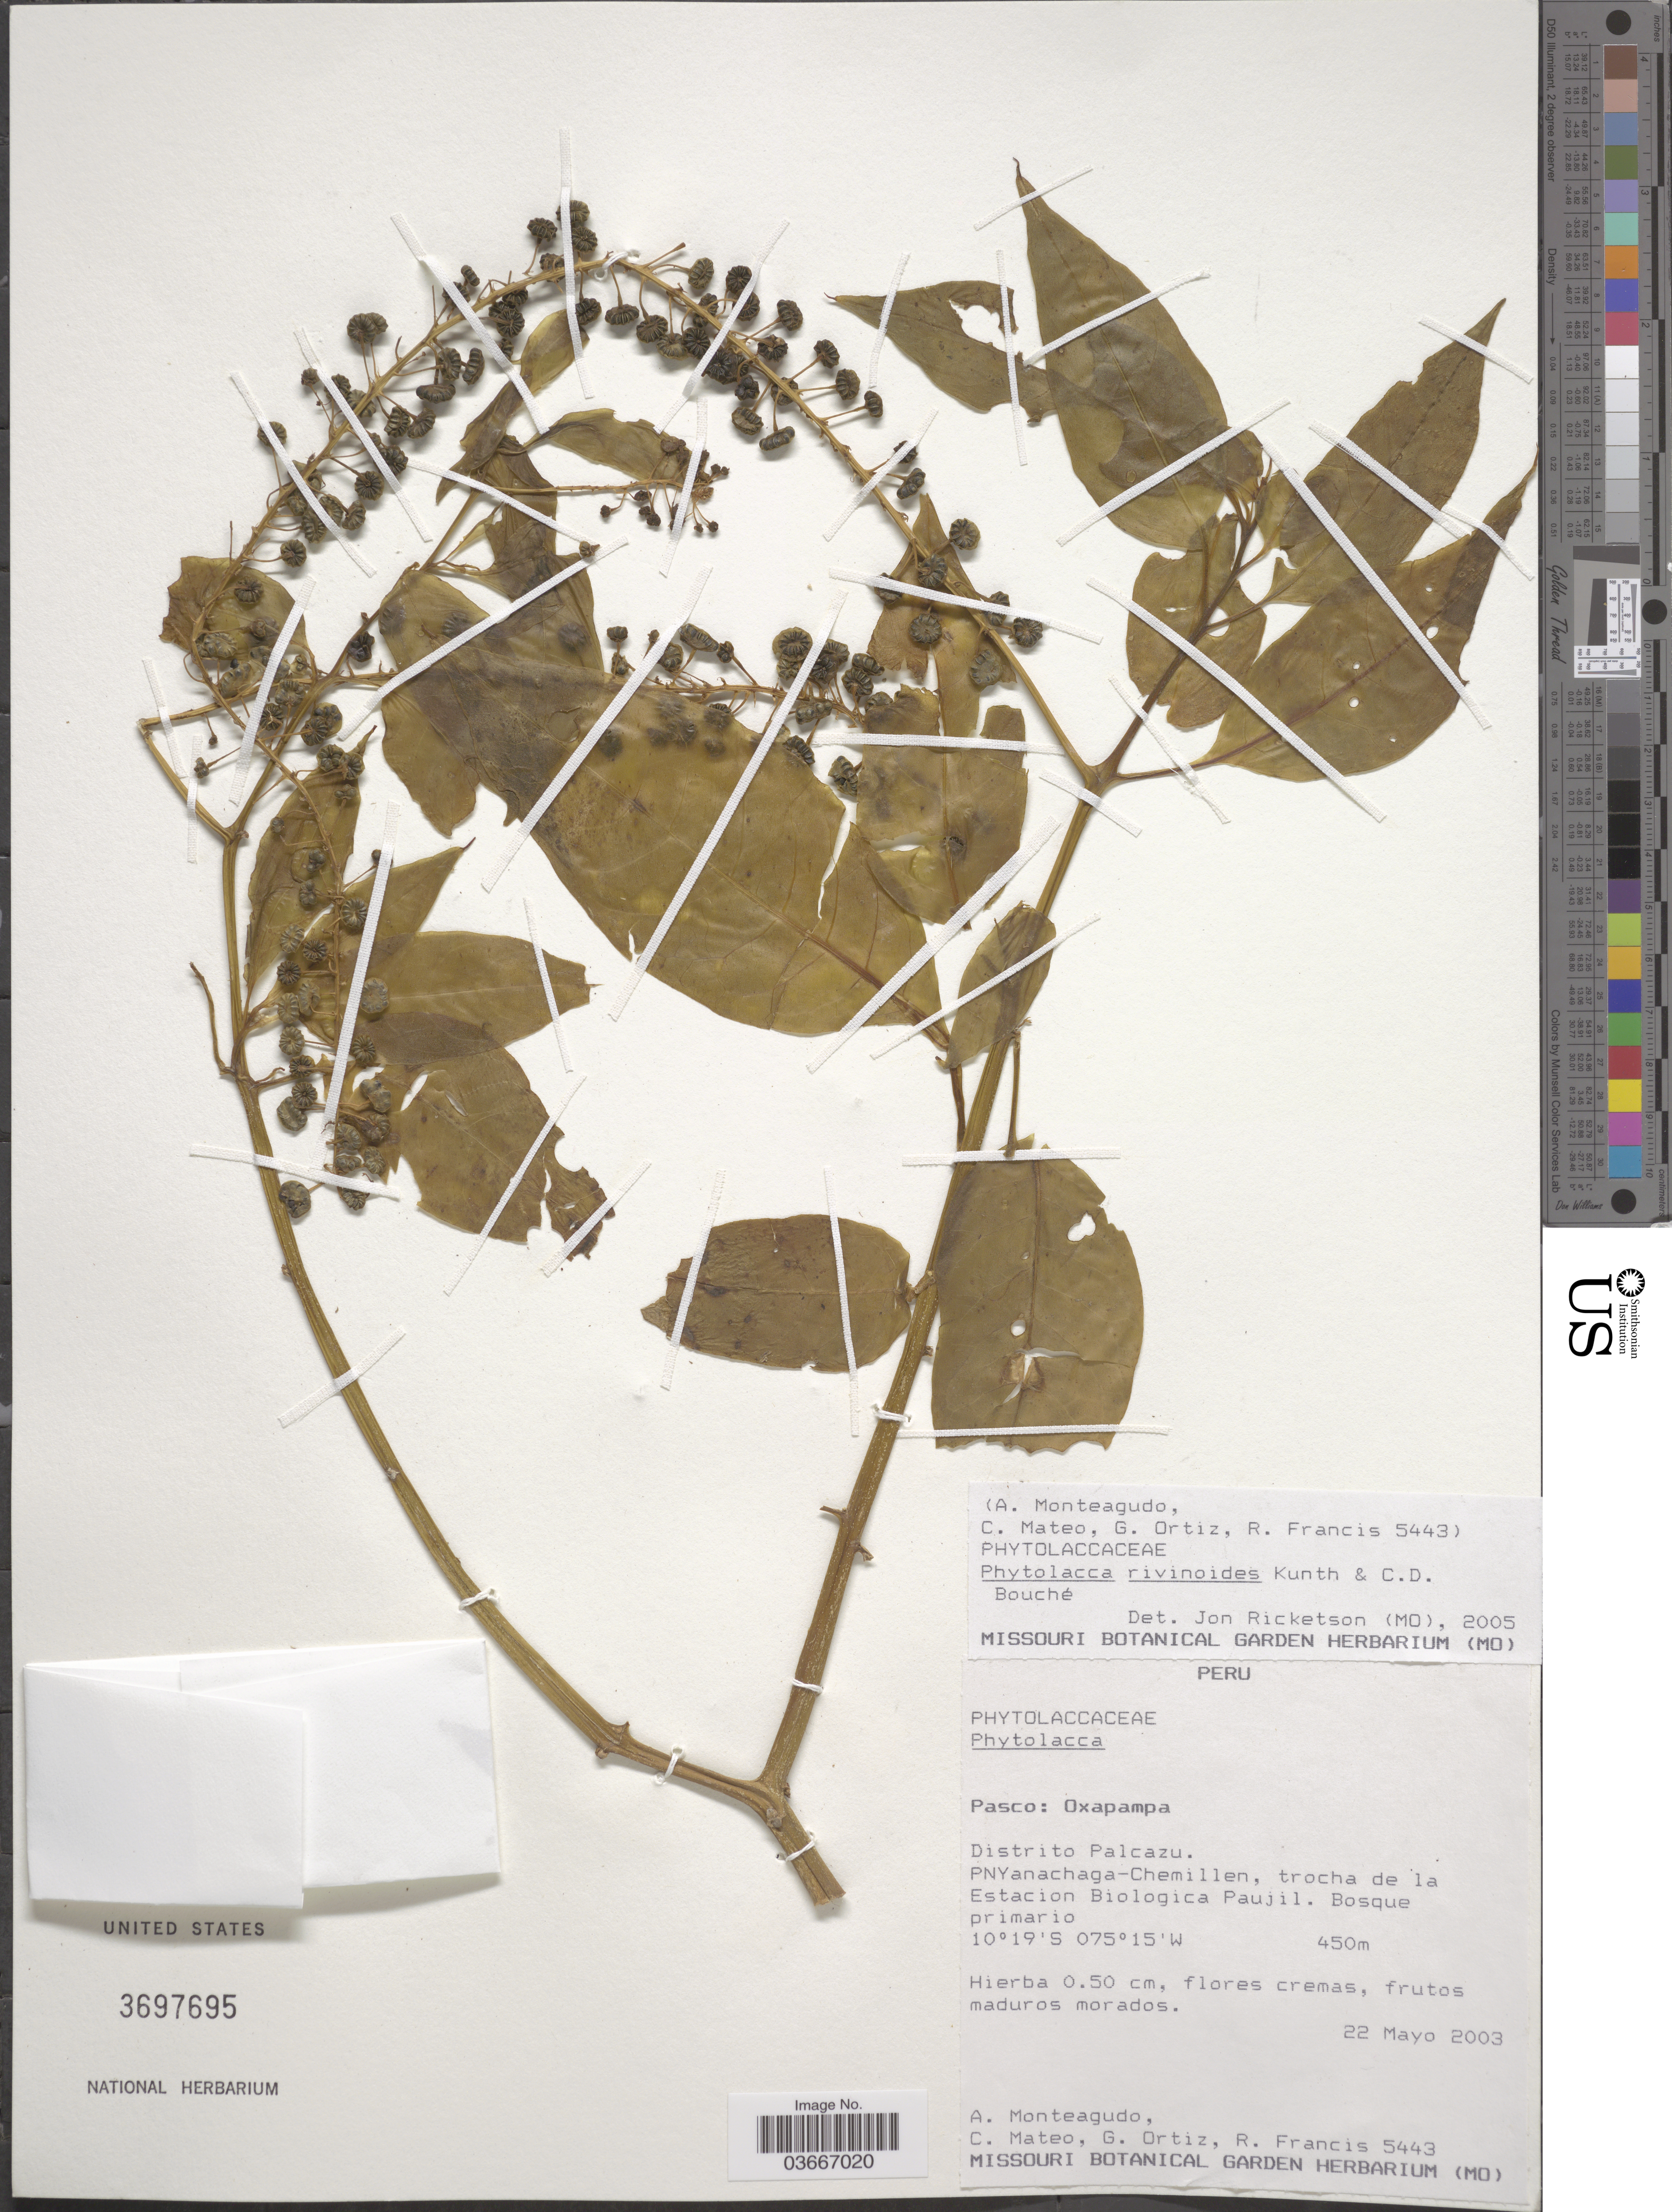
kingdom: Plantae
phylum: Tracheophyta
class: Magnoliopsida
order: Caryophyllales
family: Phytolaccaceae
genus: Phytolacca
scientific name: Phytolacca rivinoides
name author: Kunth & C.D. Bouché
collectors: A. Monteagudo, C. Mateo, G. Ortiz & R. Francis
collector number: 5443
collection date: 2003-05-22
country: Peru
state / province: Pasco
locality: Oxapampa. Distrito Palcazu PNYanachaga-Chemillen, trocha de la Estacion Biologica Paujil. Bosque primario.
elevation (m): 450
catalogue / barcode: US 3697695